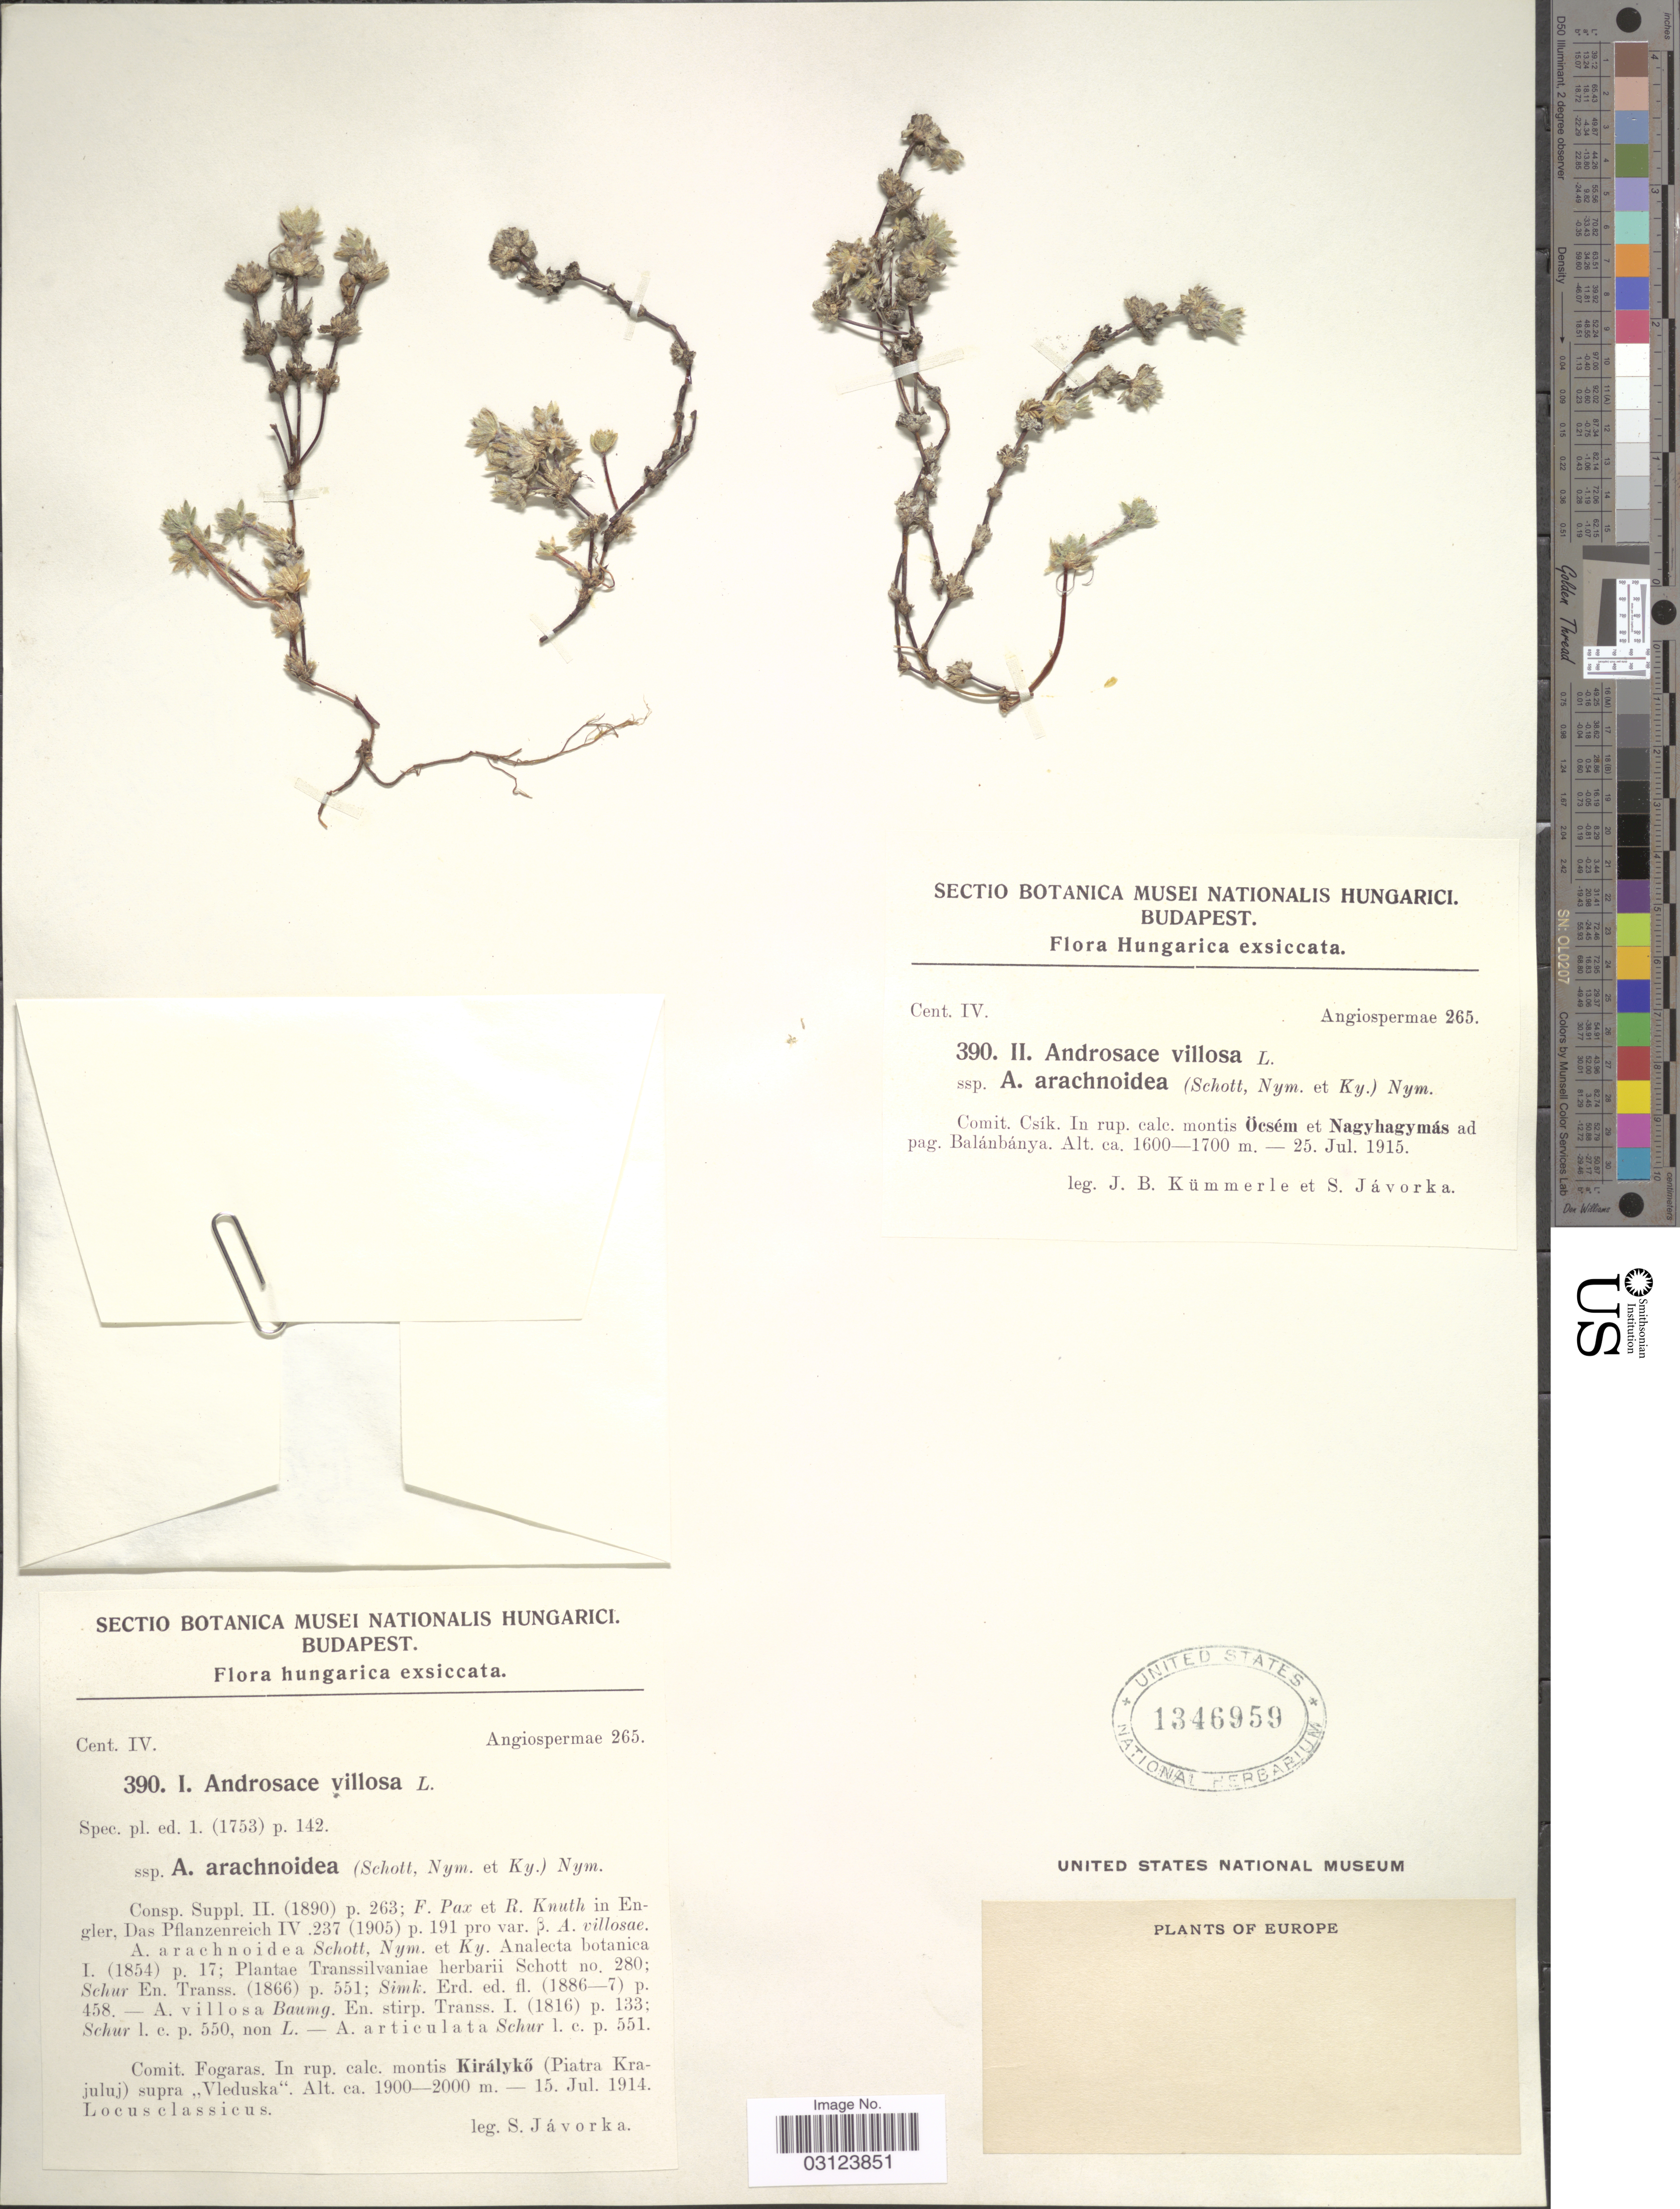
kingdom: Plantae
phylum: Tracheophyta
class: Magnoliopsida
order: Ericales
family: Primulaceae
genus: Androsace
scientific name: Androsace villosa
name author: L.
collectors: S. Javorka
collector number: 390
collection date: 1914-07-15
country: Hungary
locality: Comit. Fogaras. In rup. calc. montis Királykö (Piatra Krajuluj) supra "Vleduska".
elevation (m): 1900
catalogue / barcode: US 1346959